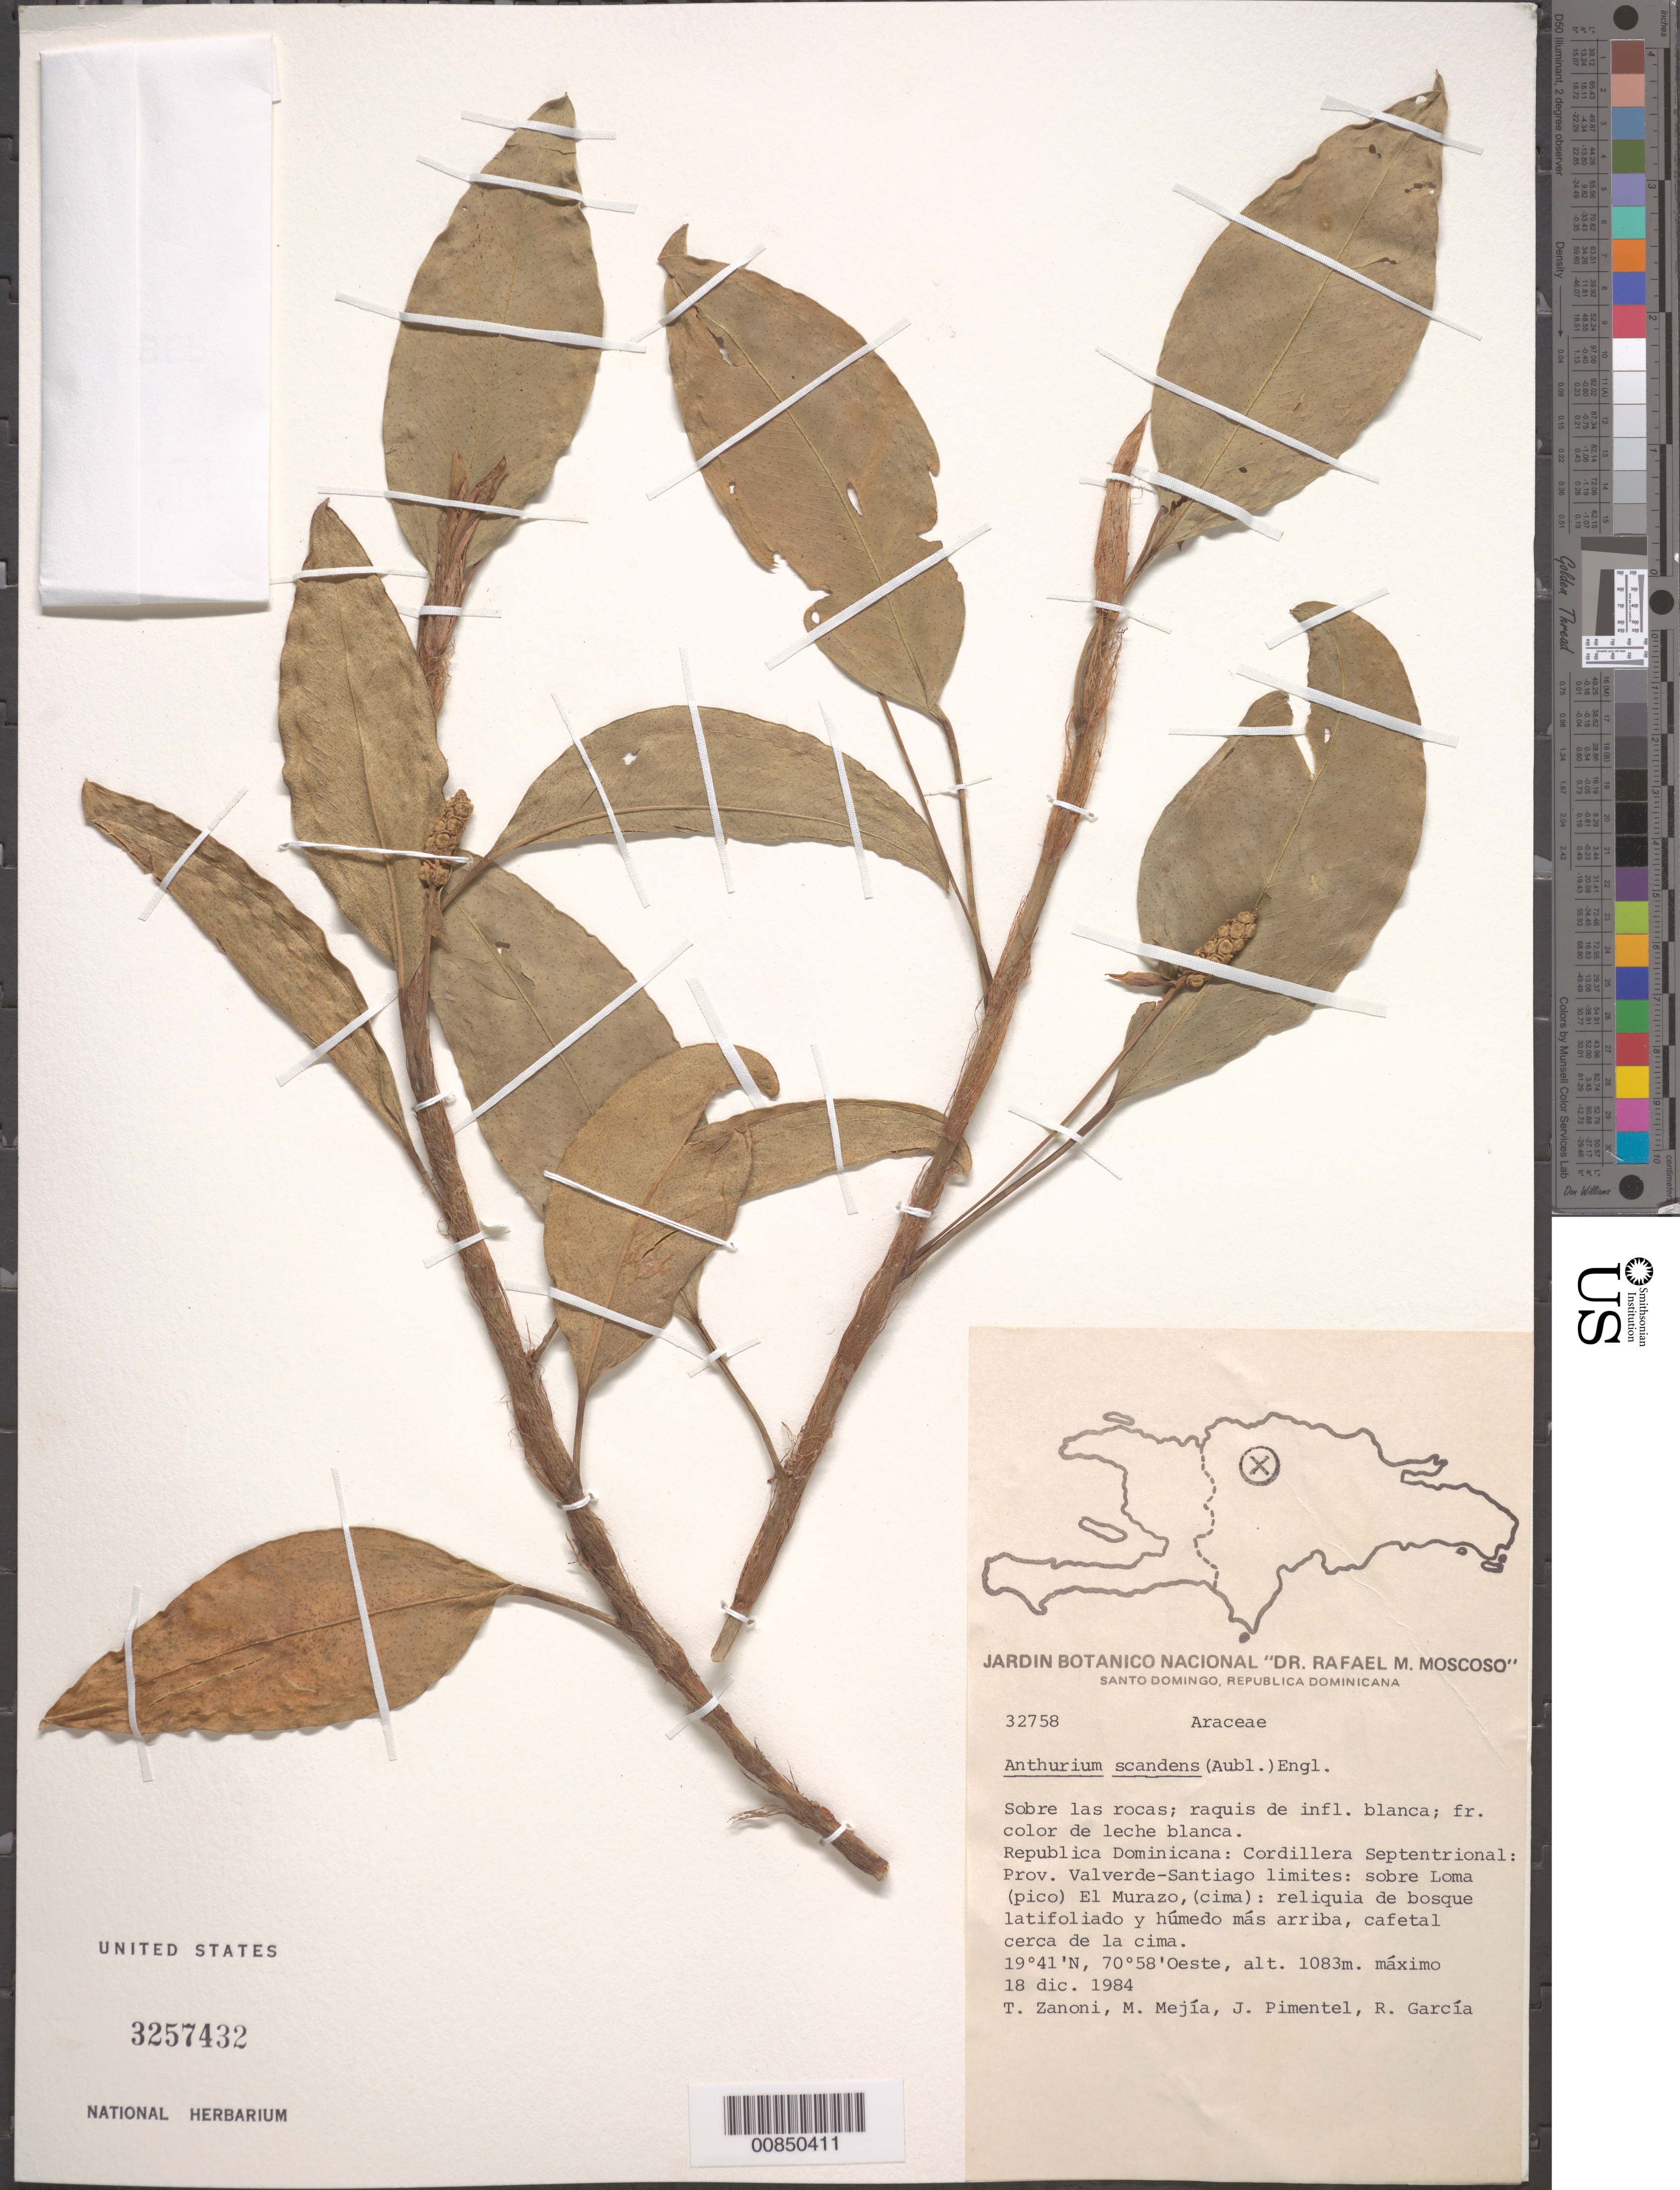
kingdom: Plantae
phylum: Tracheophyta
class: Liliopsida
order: Alismatales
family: Araceae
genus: Anthurium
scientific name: Anthurium scandens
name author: (Aubl.) Engl.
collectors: T. A. Zanoni, M. Mejia, J. Pimentel & R. G. García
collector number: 32758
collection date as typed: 18 Dec 1984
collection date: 1984-12-18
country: Dominican Republic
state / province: Valverde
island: Hispaniola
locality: Cordillera Septentrional, Prov. Valverde-Santiago limites, sobre Loma (pico) El Murazo (cima)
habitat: Sobre las rocas, en reliquia de bosque latifoliado y húmedo más arriba, cafetal cerca de la cima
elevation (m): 1083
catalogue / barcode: US 3257432